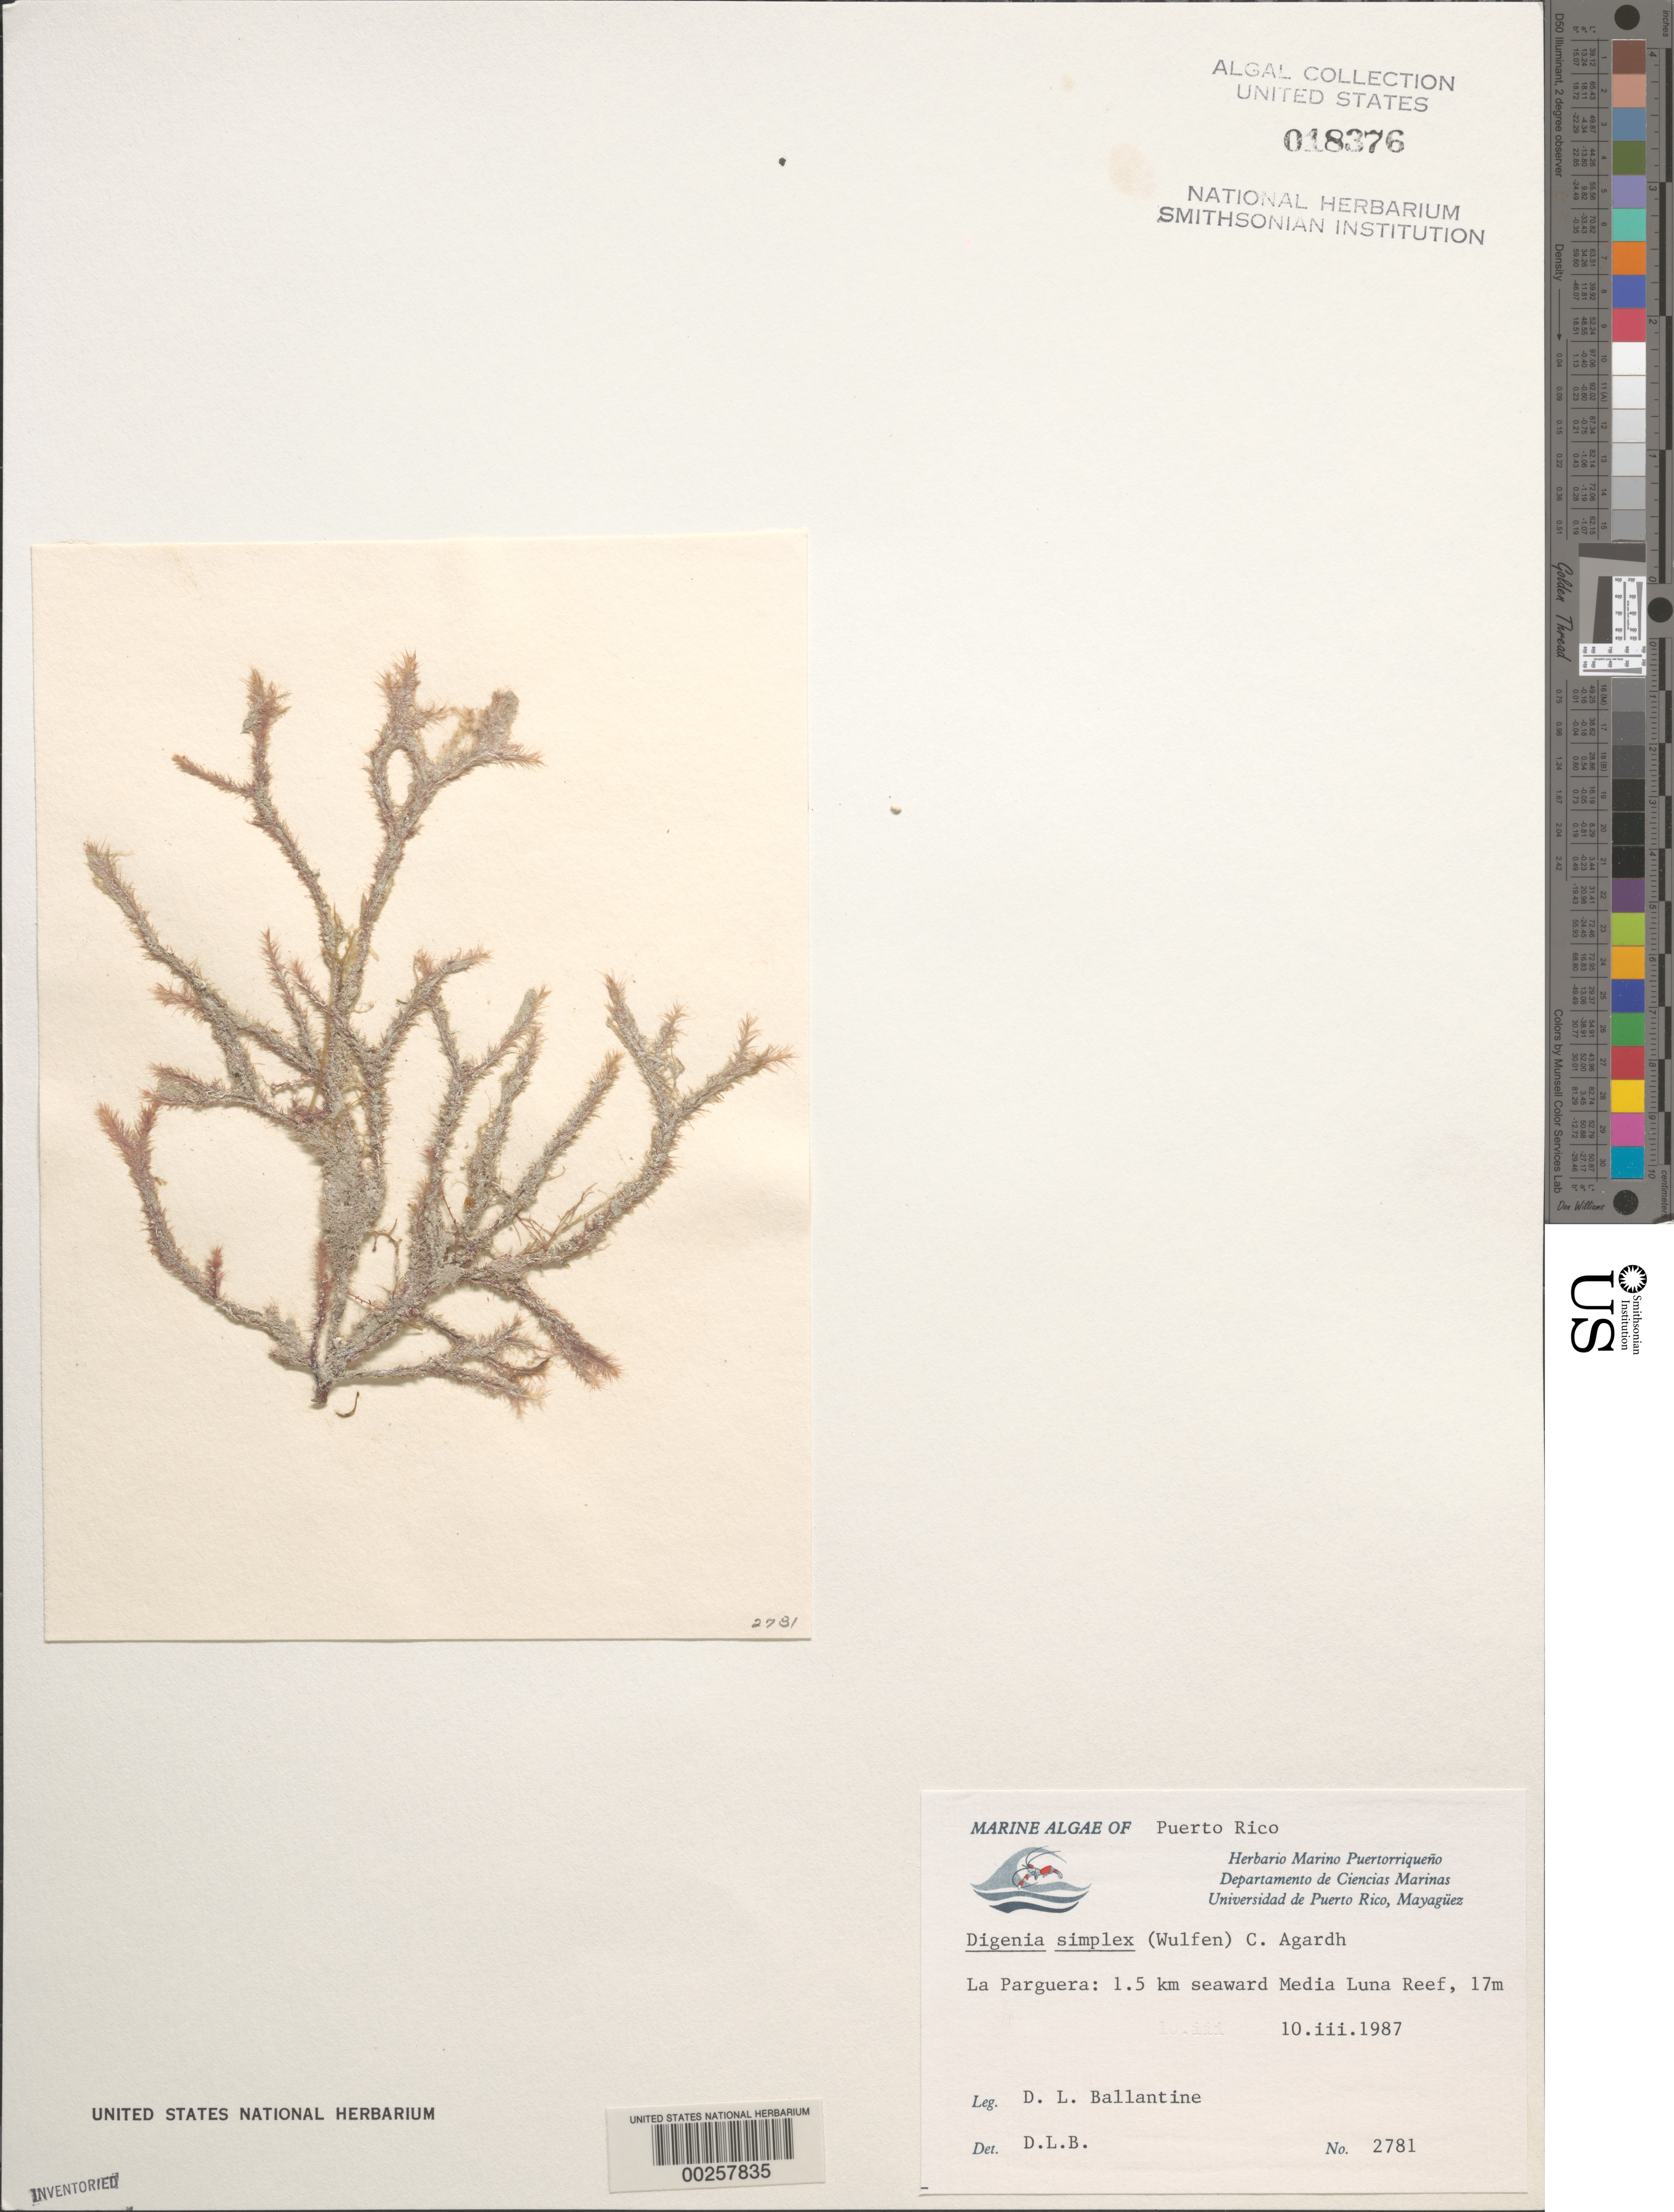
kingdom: Plantae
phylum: Rhodophyta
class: Florideophyceae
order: Ceramiales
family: Rhodomelaceae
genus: Digenea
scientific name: Digenea simplex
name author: (Wulfen) C. Agardh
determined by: Ballantine, D. L.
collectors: D.L. Ballantine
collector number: DLB 2781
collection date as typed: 10 Mar 1987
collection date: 1987-03-10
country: Puerto Rico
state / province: Lajas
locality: Media Luna Reef, La Parguera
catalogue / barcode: US 18376